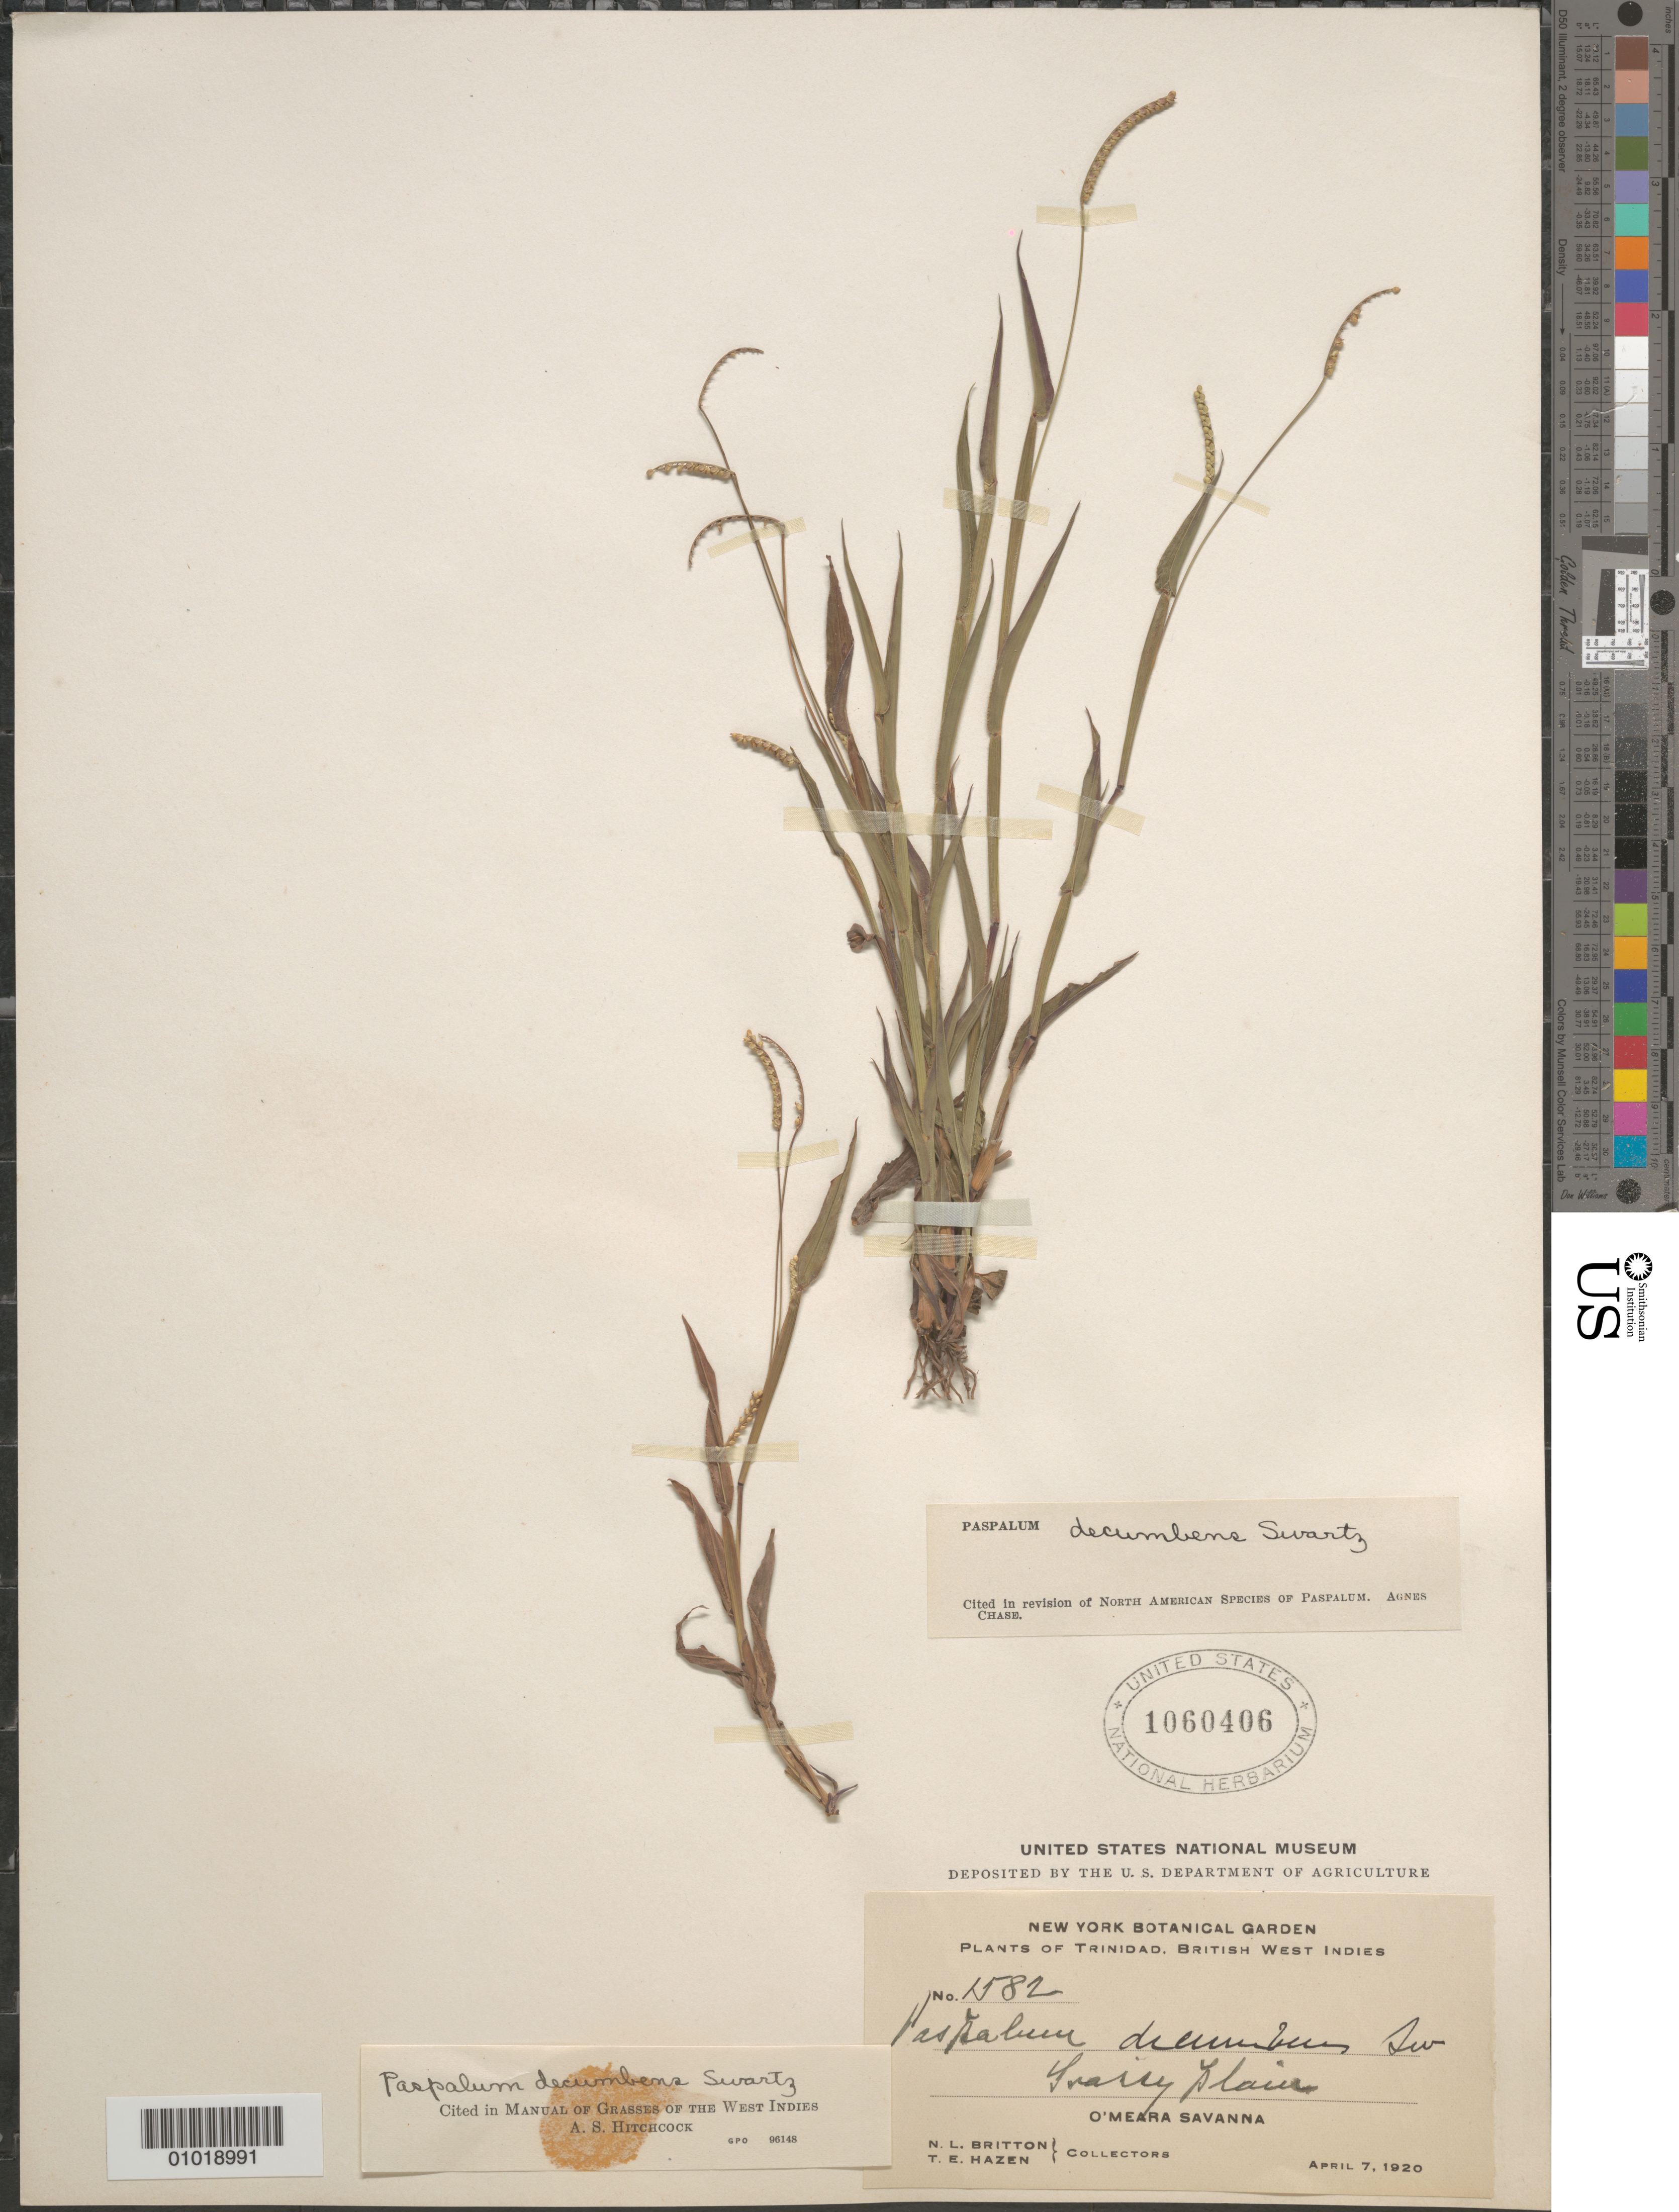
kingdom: Plantae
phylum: Tracheophyta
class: Liliopsida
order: Poales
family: Poaceae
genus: Paspalum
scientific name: Paspalum decumbens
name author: Sw.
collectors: N. Britton & T. E. Hazen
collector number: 1582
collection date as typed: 07 Apr 1920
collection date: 1920-04-07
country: Trinidad and Tobago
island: Trinidad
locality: O'Meara Savanna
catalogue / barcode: US 1060406